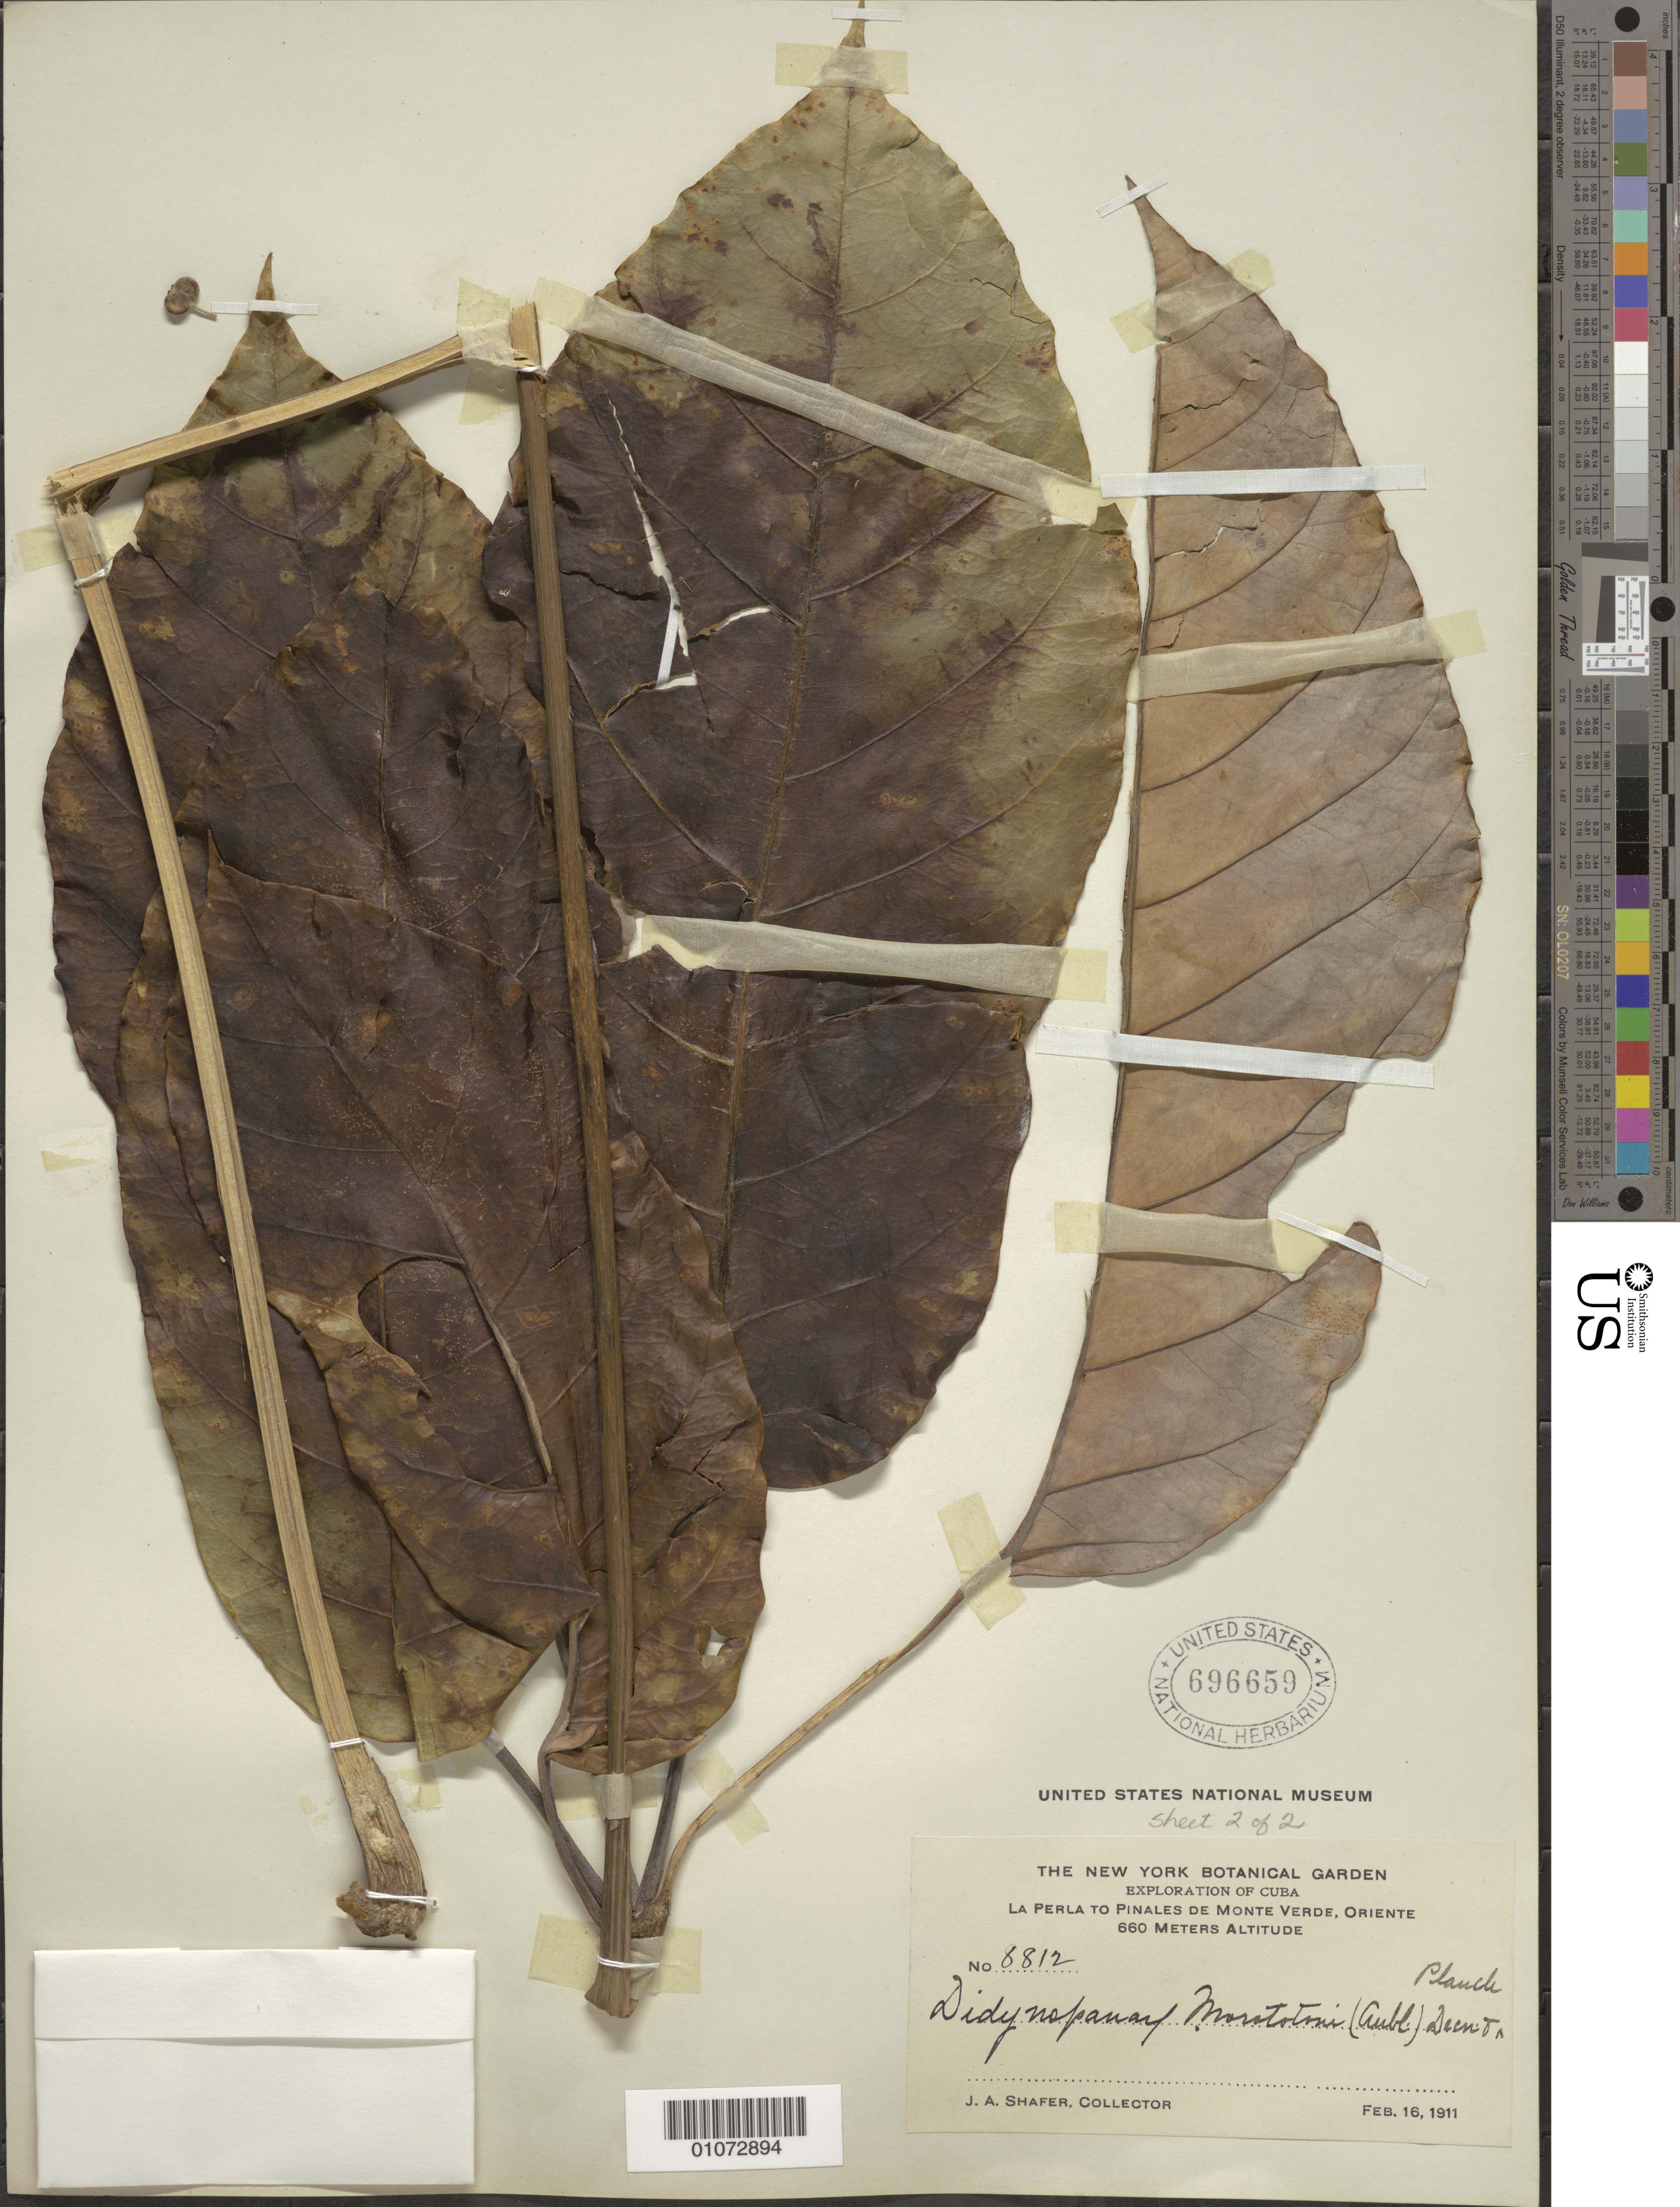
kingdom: Plantae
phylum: Tracheophyta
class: Magnoliopsida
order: Apiales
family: Araliaceae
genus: Didymopanax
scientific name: Didymopanax morototoni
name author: (Aubl.) Decne. & Planch.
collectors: J. A. Shafer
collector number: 8812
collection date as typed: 16 Feb 1911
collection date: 1911-02-16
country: Cuba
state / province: Oriente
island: Cuba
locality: La Perla to Pinales de Monte Verde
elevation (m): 660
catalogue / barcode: US 696659